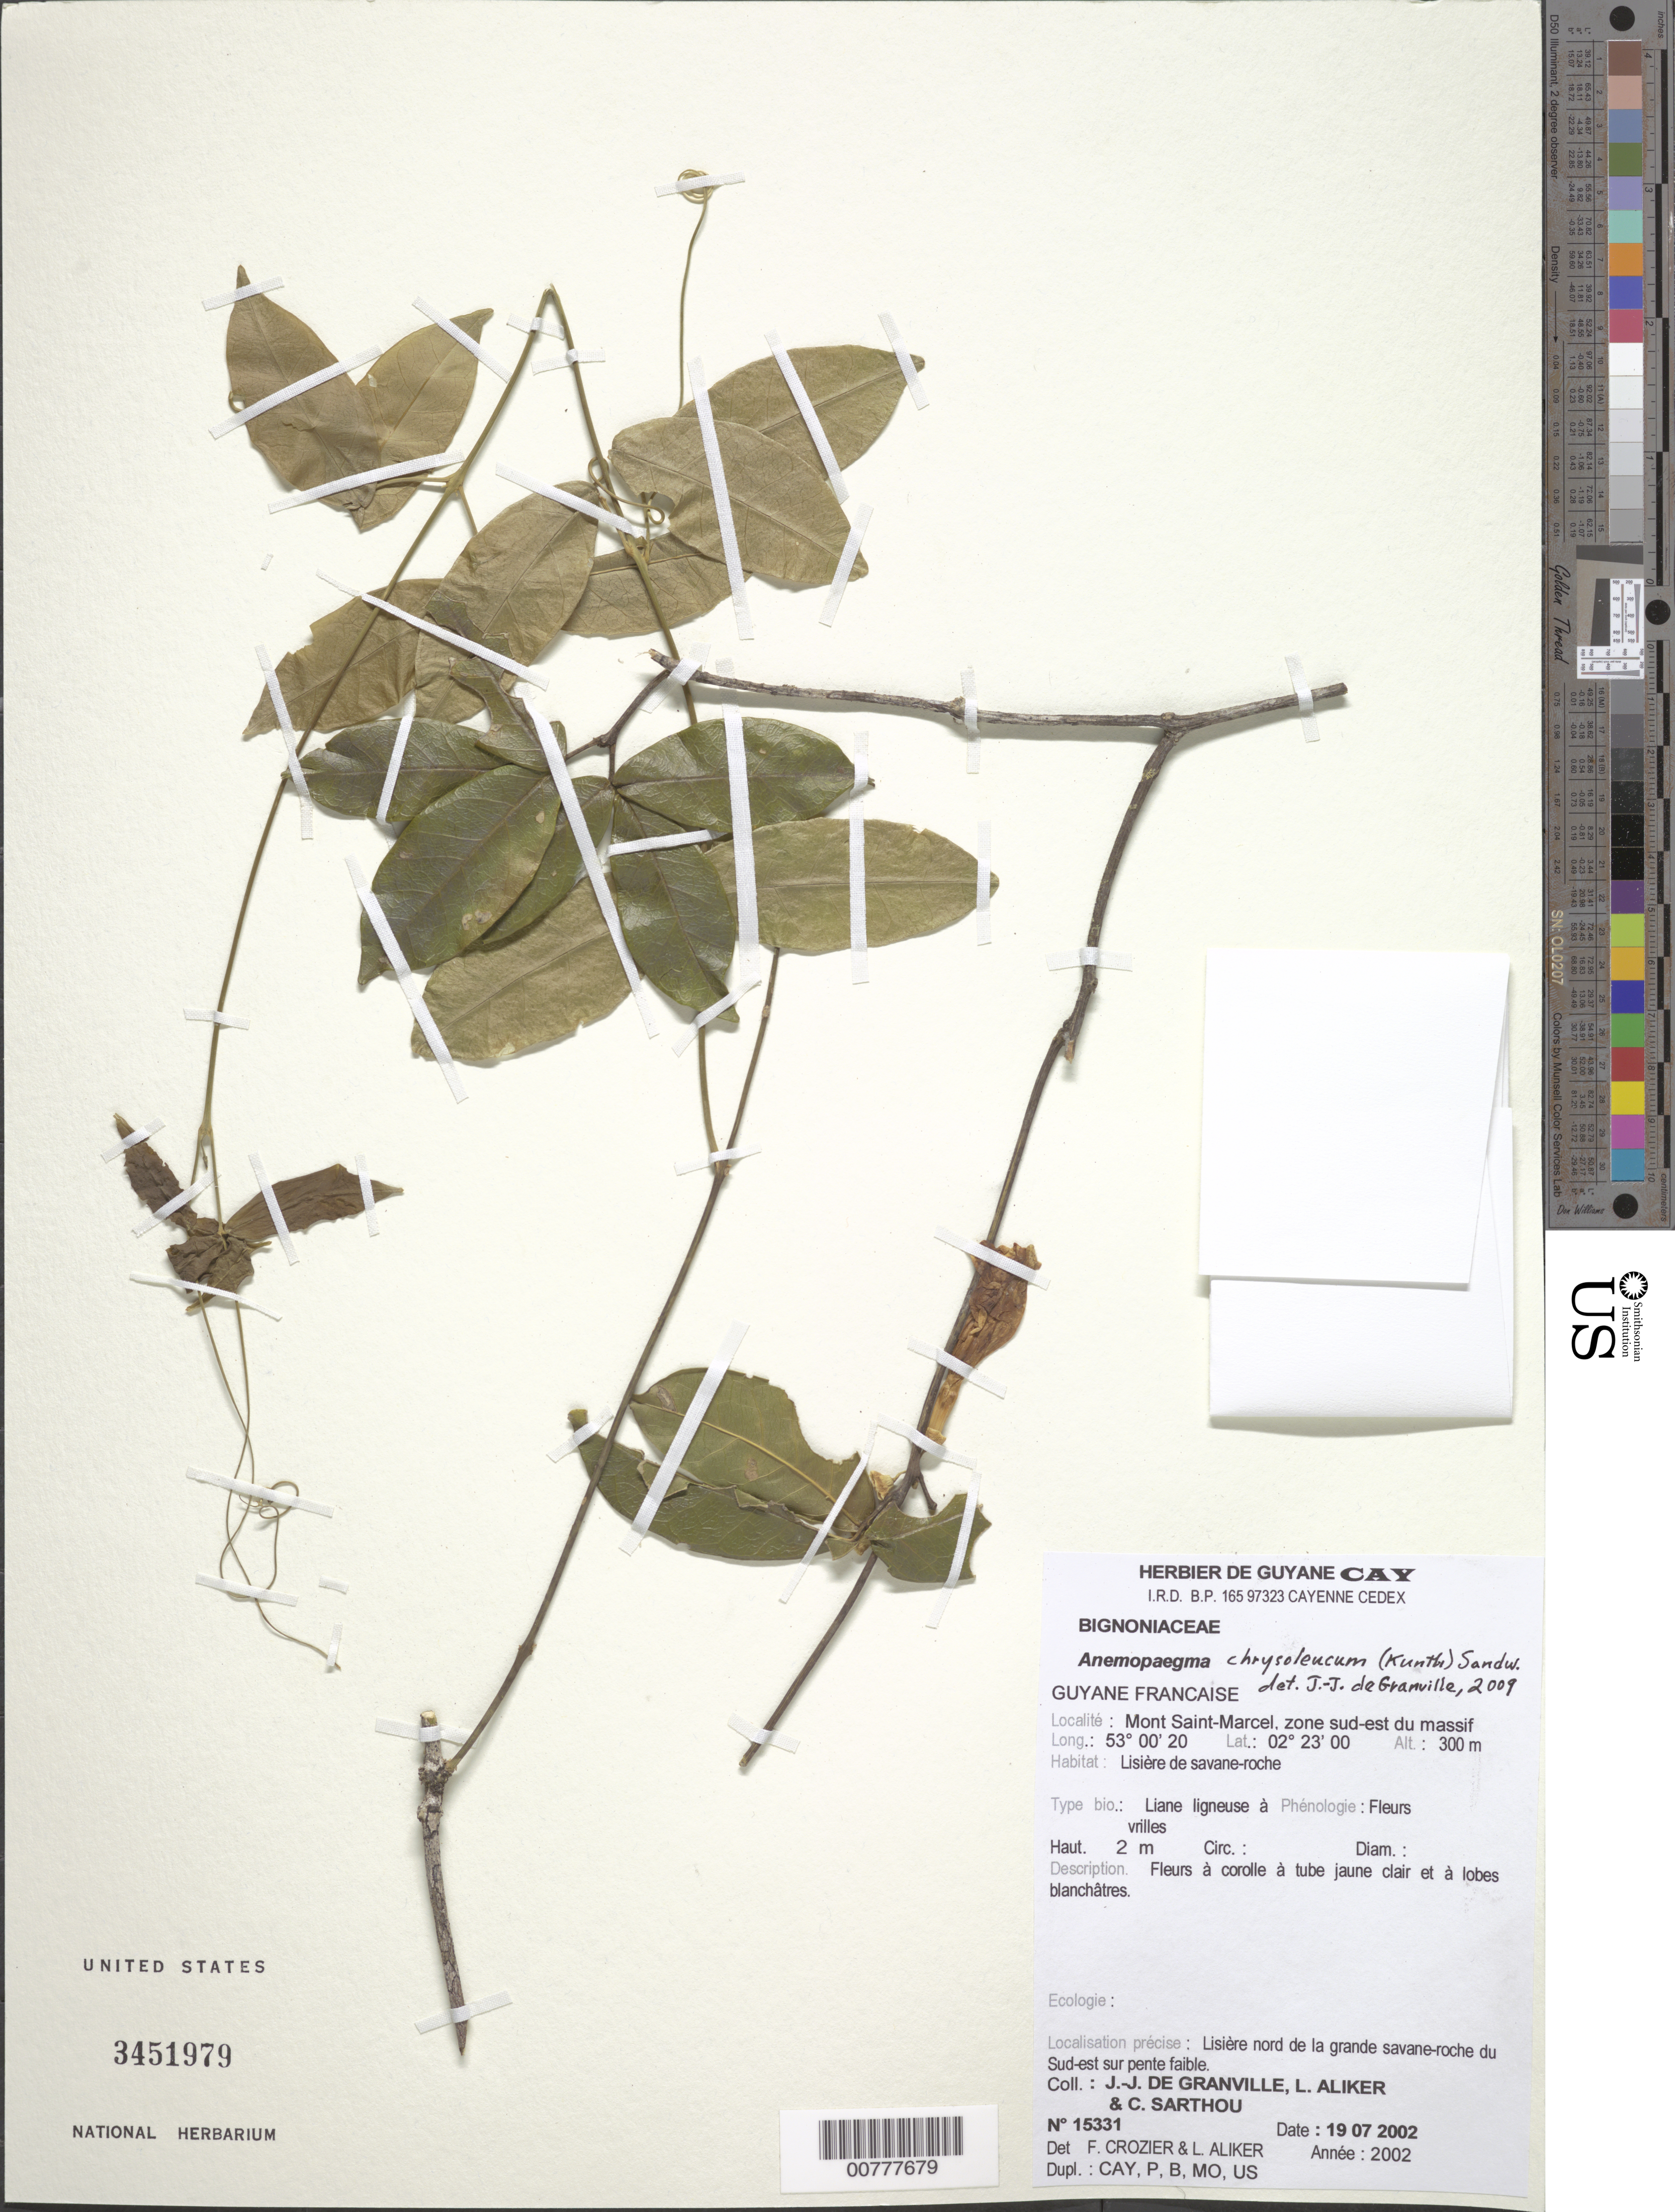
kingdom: Plantae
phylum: Tracheophyta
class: Magnoliopsida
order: Lamiales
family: Bignoniaceae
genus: Anemopaegma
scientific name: Anemopaegma chrysoleucum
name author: (Kunth) Sandwith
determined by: Granville, J. J. de, (CAY), Institut de Recherche pour le Developpement (IRD) (FRENCH GUIANA)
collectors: J.-J. de Granville, L. Aliker & C. Sarthou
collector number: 15331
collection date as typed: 19-Jul-02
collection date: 2002-07-19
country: French Guiana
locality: Mont Saint-Marcel, zone Sud-Est du massif, Bassin de l'Yaloupi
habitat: Lisière de savane roche, lisière nord de la grande savane-roche du Sud-est sur pente faible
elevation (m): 300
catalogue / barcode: US 3451979